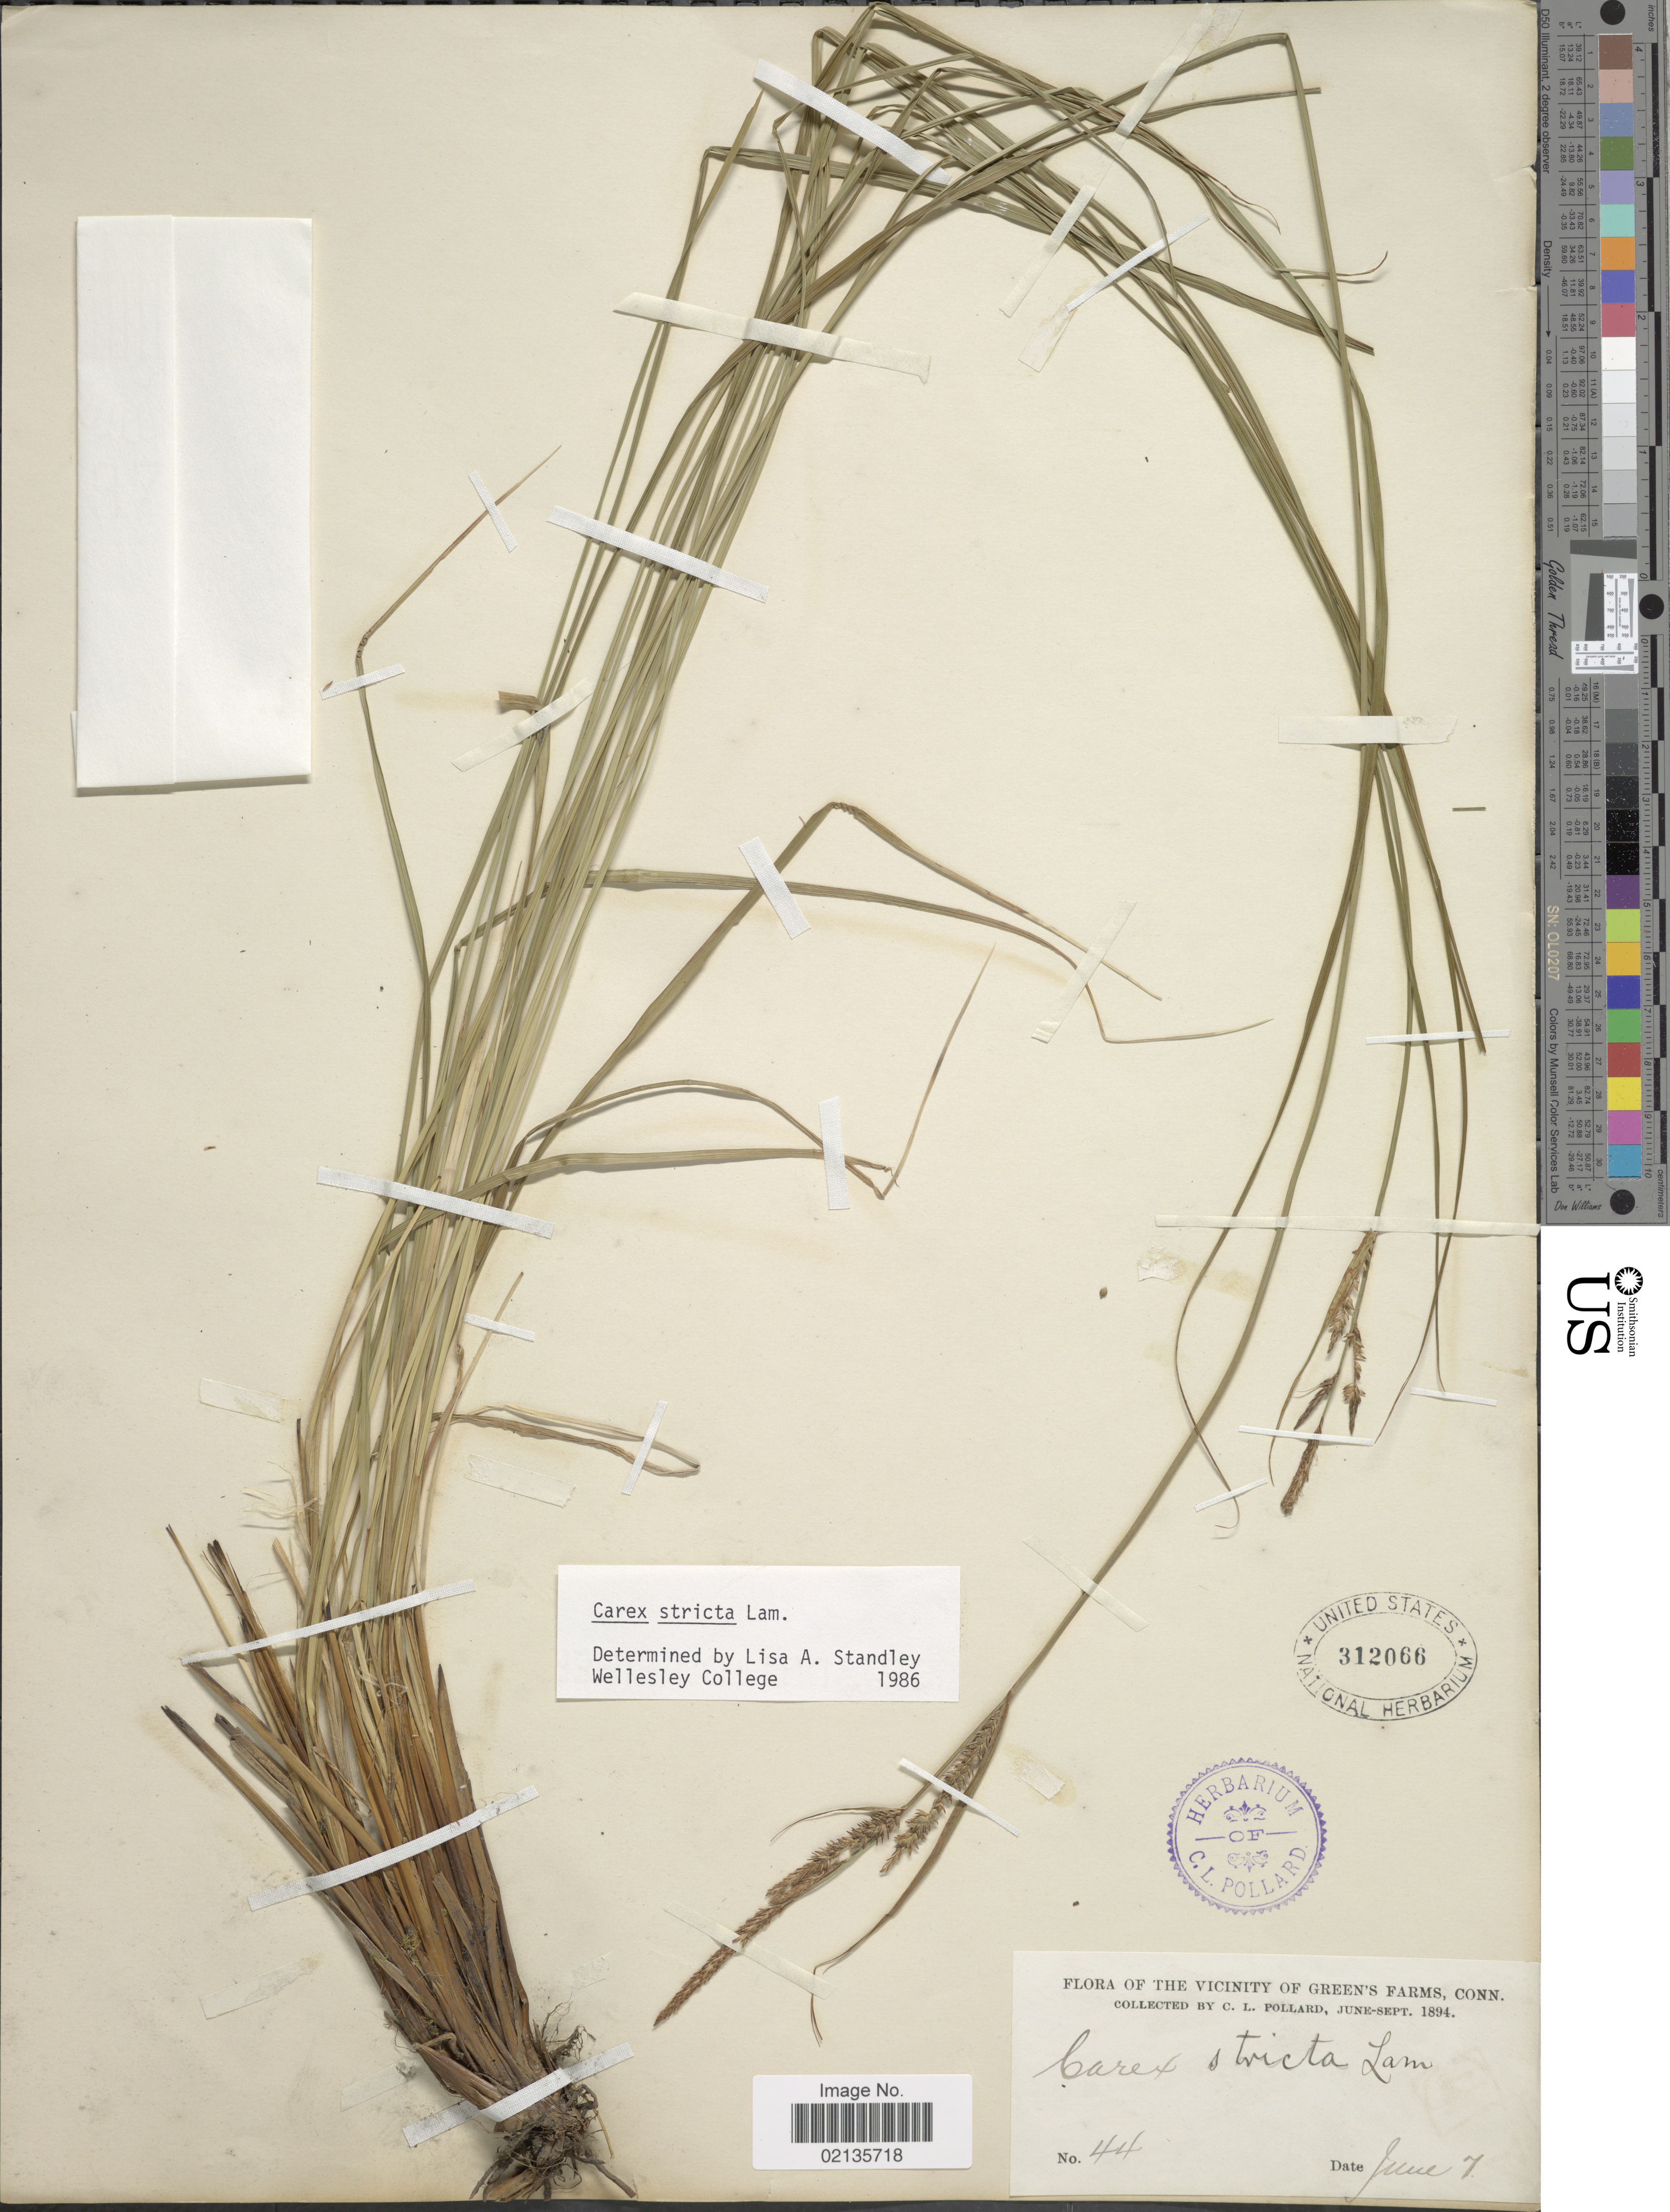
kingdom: Plantae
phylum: Tracheophyta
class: Liliopsida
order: Poales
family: Cyperaceae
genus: Carex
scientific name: Carex stricta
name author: Lam.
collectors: C. L. Pollard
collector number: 44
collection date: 1894-06-07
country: United States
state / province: Connecticut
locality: Vicinity of Green's Farms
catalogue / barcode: US 312066